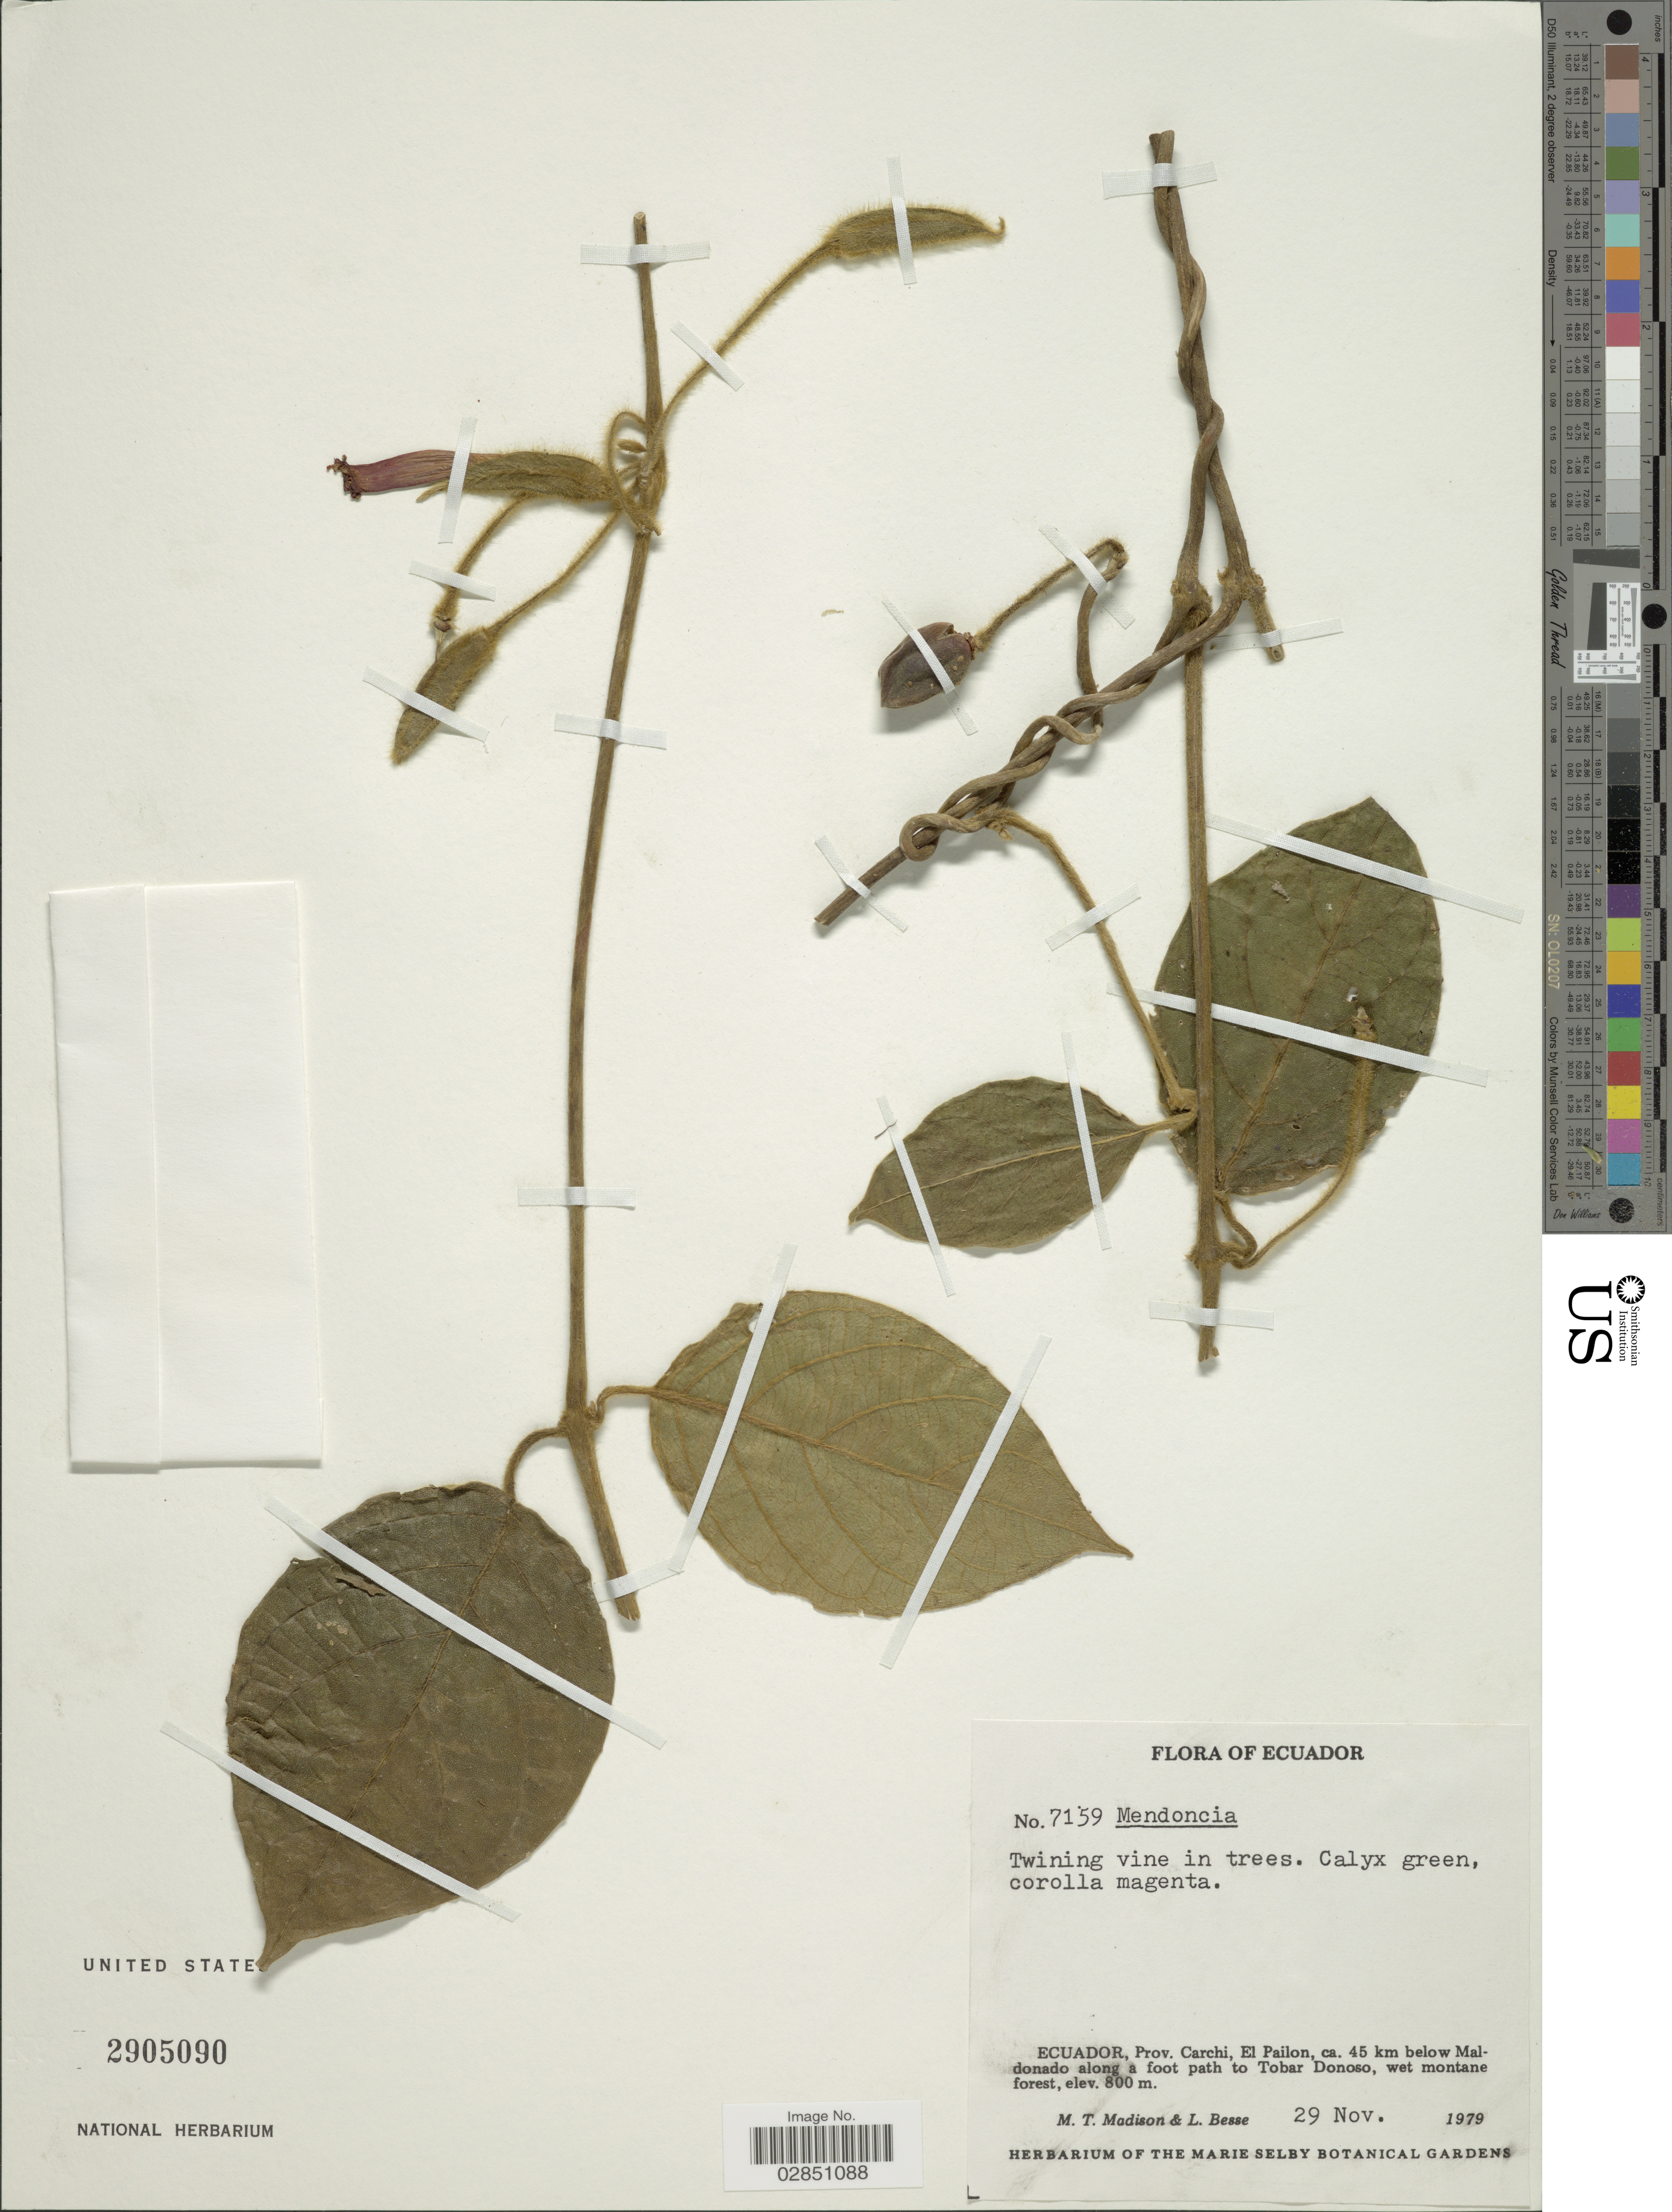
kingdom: Plantae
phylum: Tracheophyta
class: Magnoliopsida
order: Lamiales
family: Acanthaceae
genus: Mendoncia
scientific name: Mendoncia hoffmannseggiana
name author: Nees in DC.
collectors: M. T. Madison & L. Besse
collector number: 7159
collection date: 1979-11-29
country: Ecuador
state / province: Carchi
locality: El Pailon, ca. 45 km below Maldonado along a foot path to Tobar Donoso.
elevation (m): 800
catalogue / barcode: US 2905090